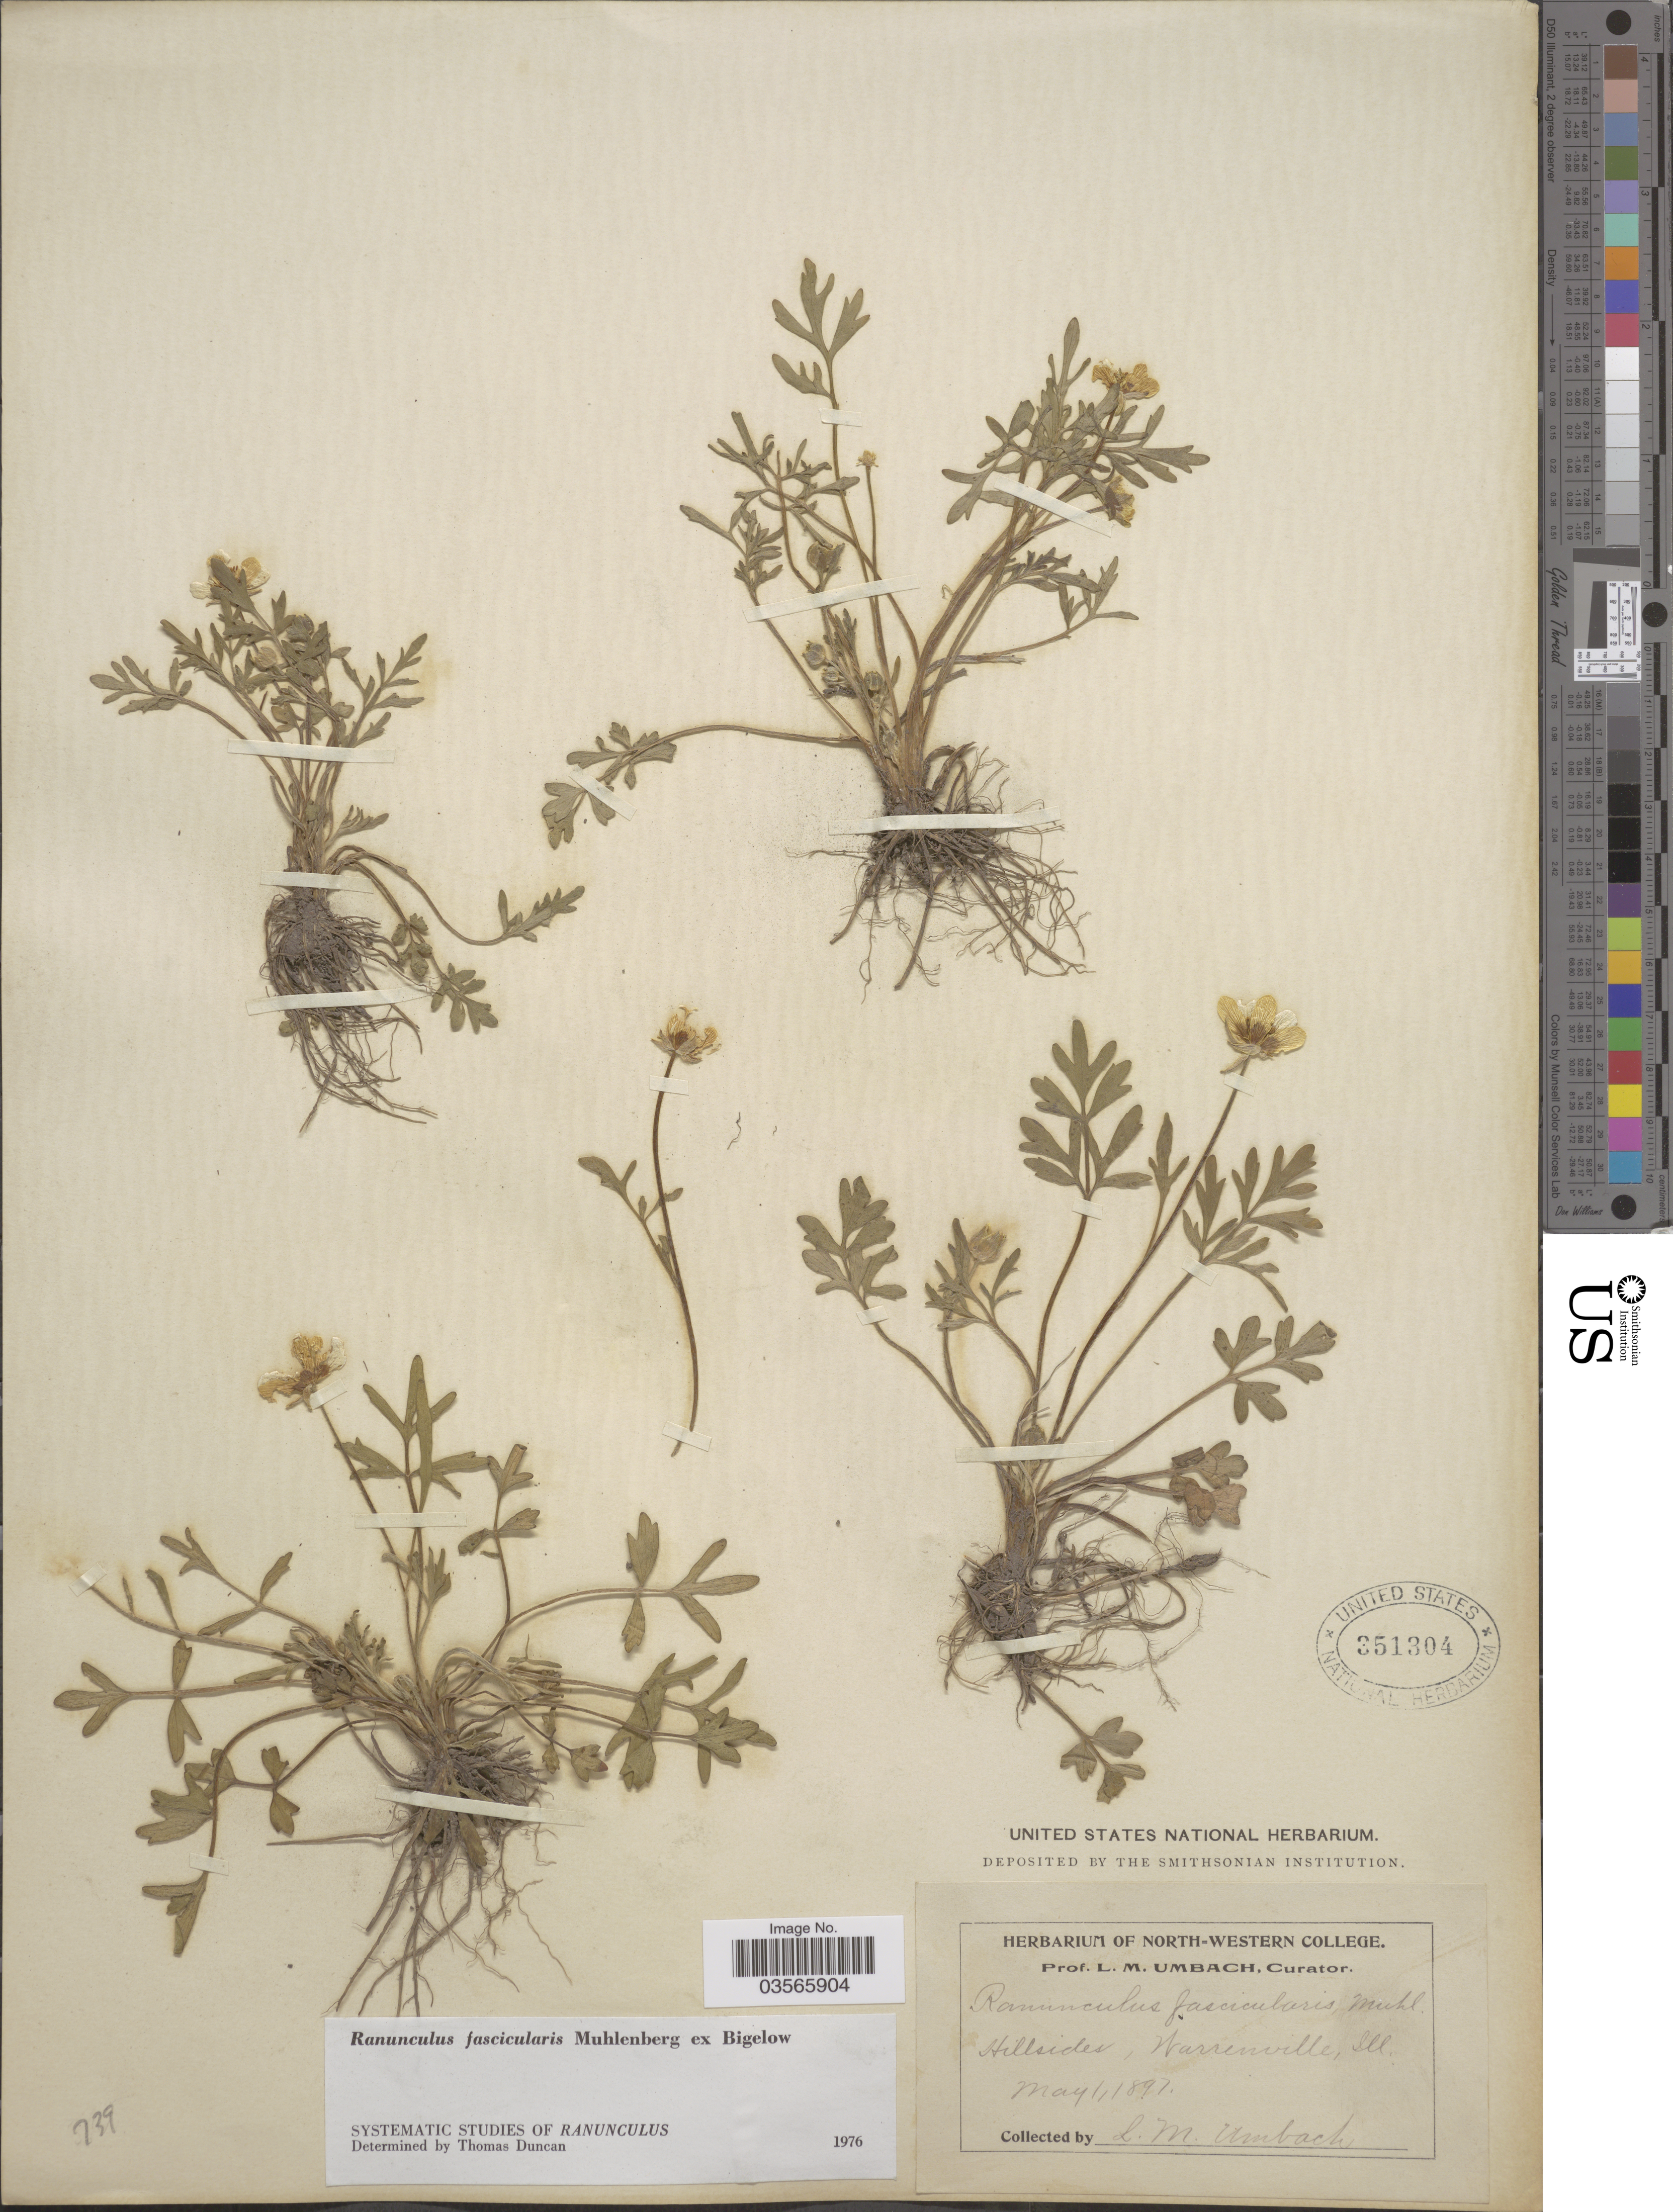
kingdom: Plantae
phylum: Tracheophyta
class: Magnoliopsida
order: Ranunculales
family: Ranunculaceae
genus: Ranunculus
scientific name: Ranunculus fascicularis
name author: Muhl. ex Bigelow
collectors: L. M. Umbach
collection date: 1897-05-01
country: United States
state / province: Illinois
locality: Hillsides, Warrenville.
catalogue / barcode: US 351304